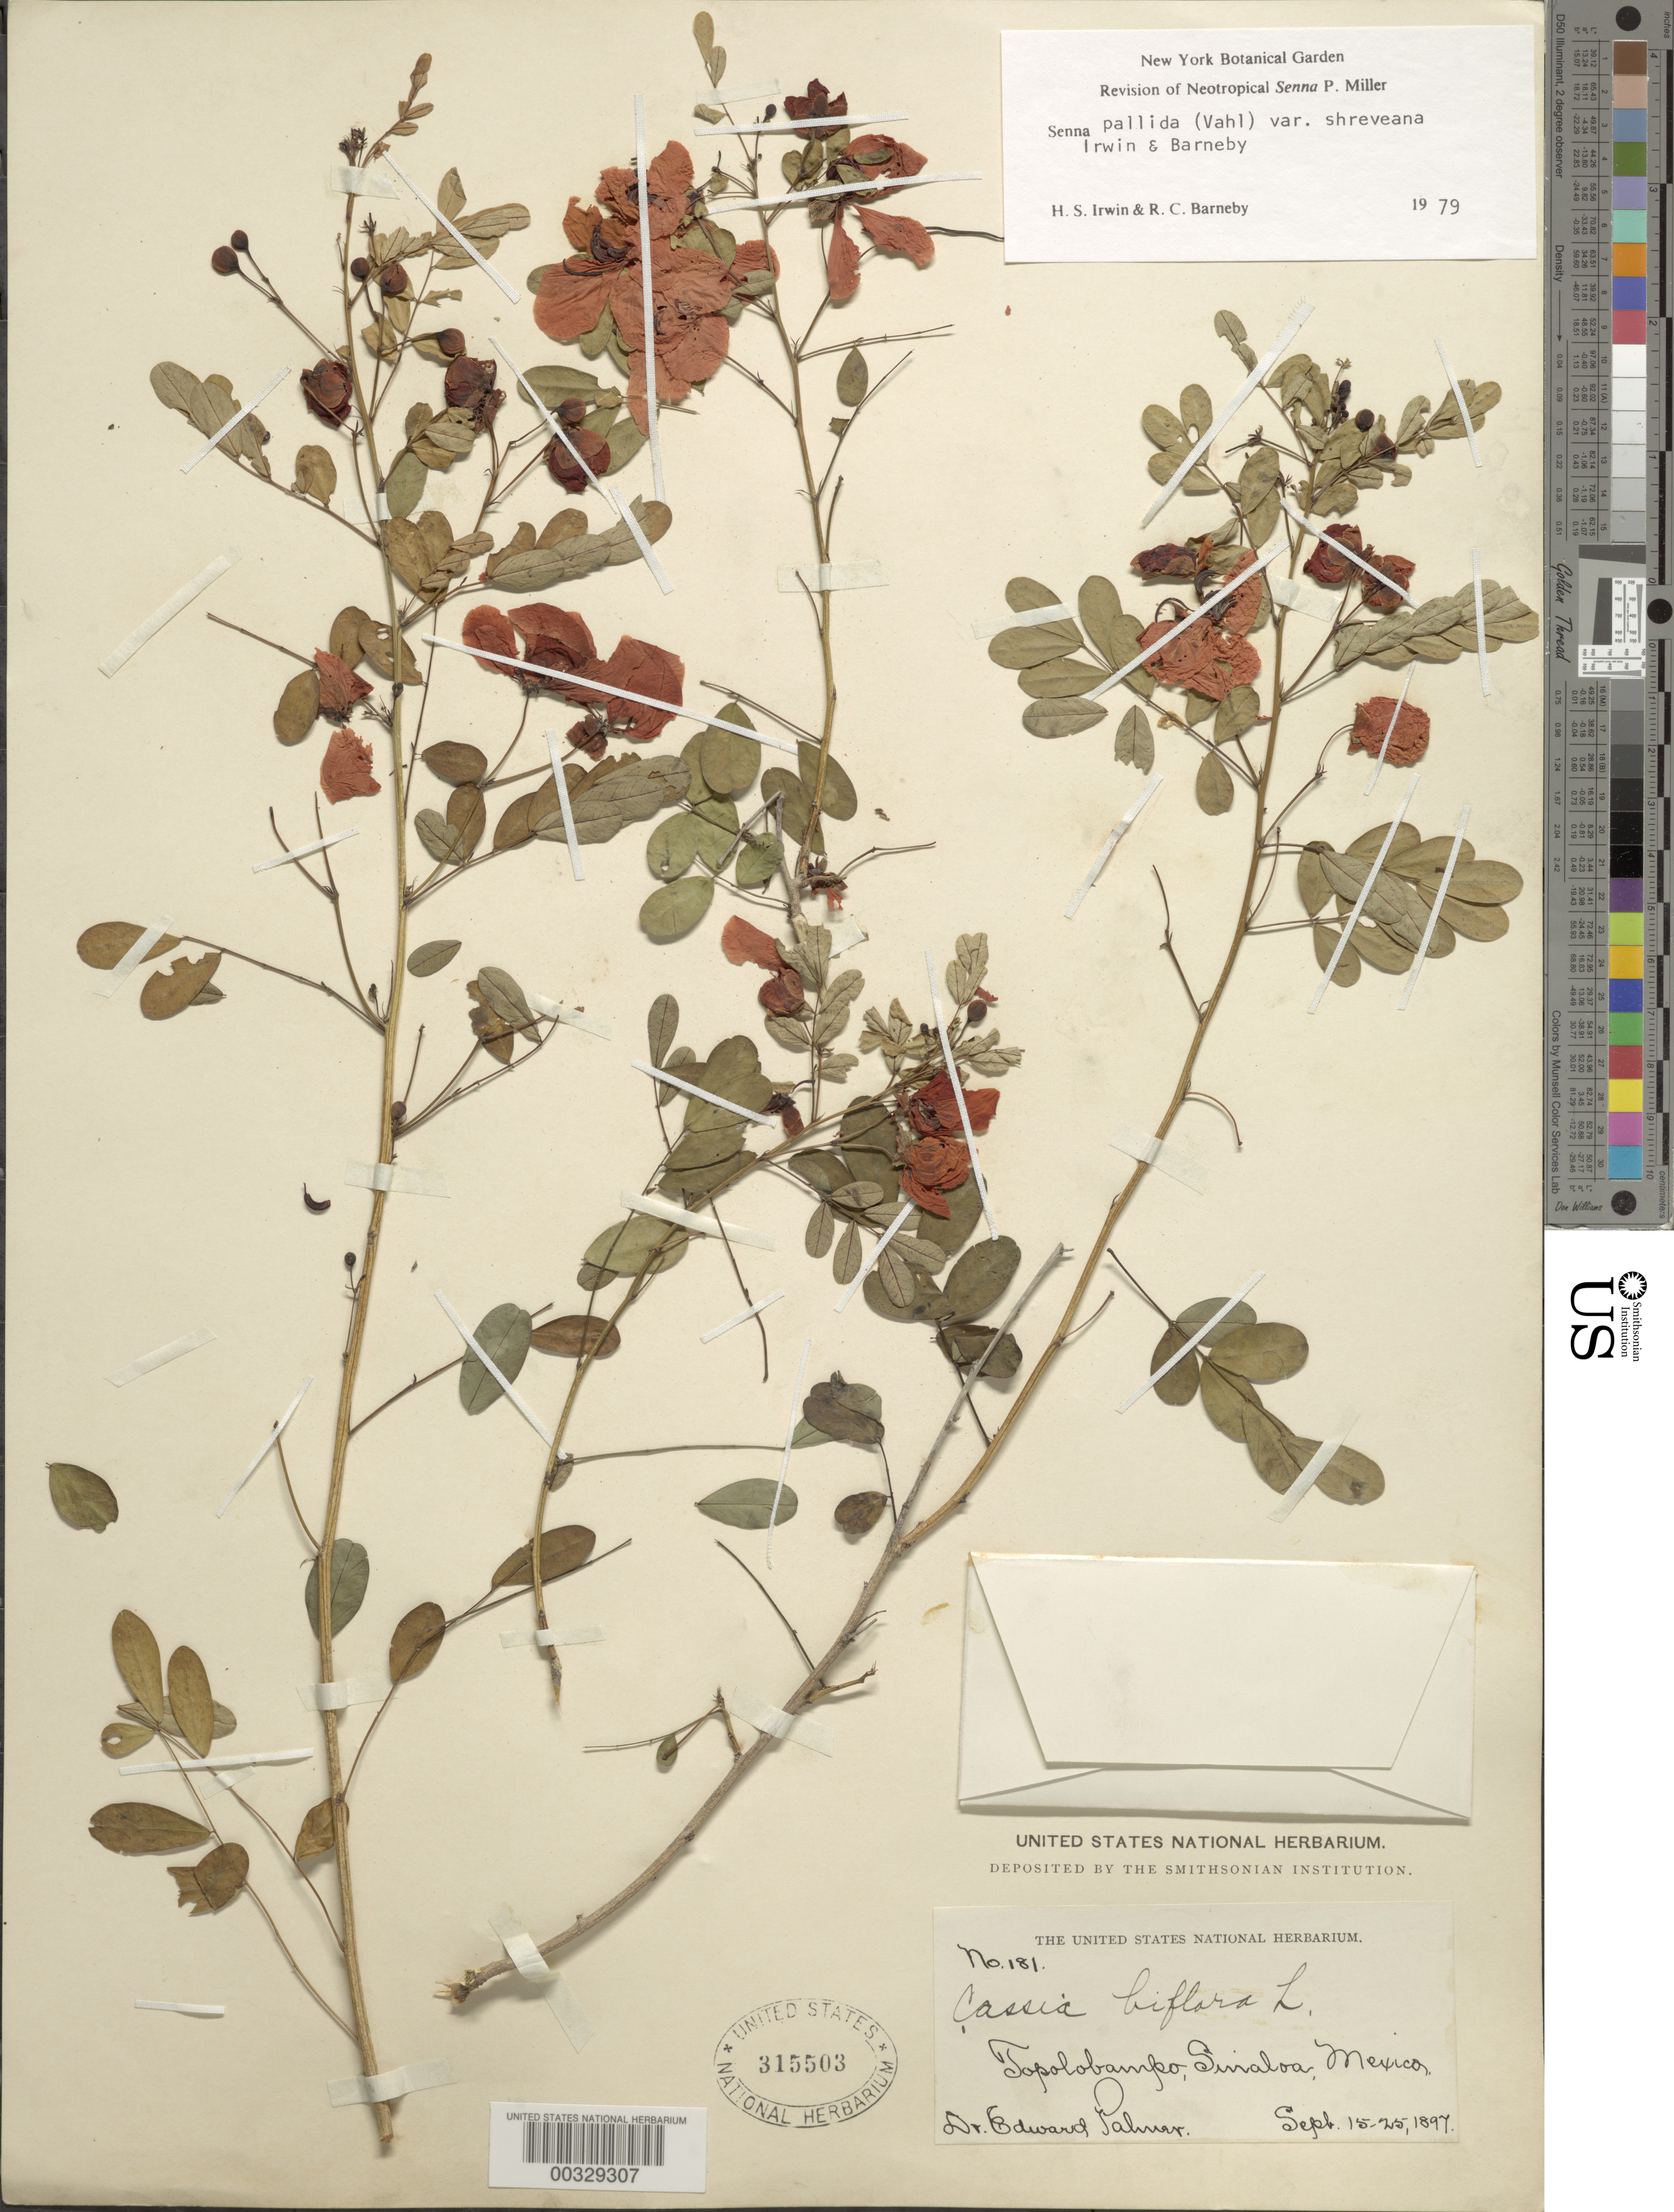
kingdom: Plantae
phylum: Tracheophyta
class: Magnoliopsida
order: Fabales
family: Fabaceae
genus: Senna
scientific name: Senna pallida var. shreveana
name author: H.S. Irwin & Barneby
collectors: E. Palmer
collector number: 181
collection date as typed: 15 Sep 1897 to 25 Sep 1897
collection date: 1897-09-15/1897-09-25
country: Mexico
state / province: Sinaloa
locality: Topolobampo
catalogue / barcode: US 315503